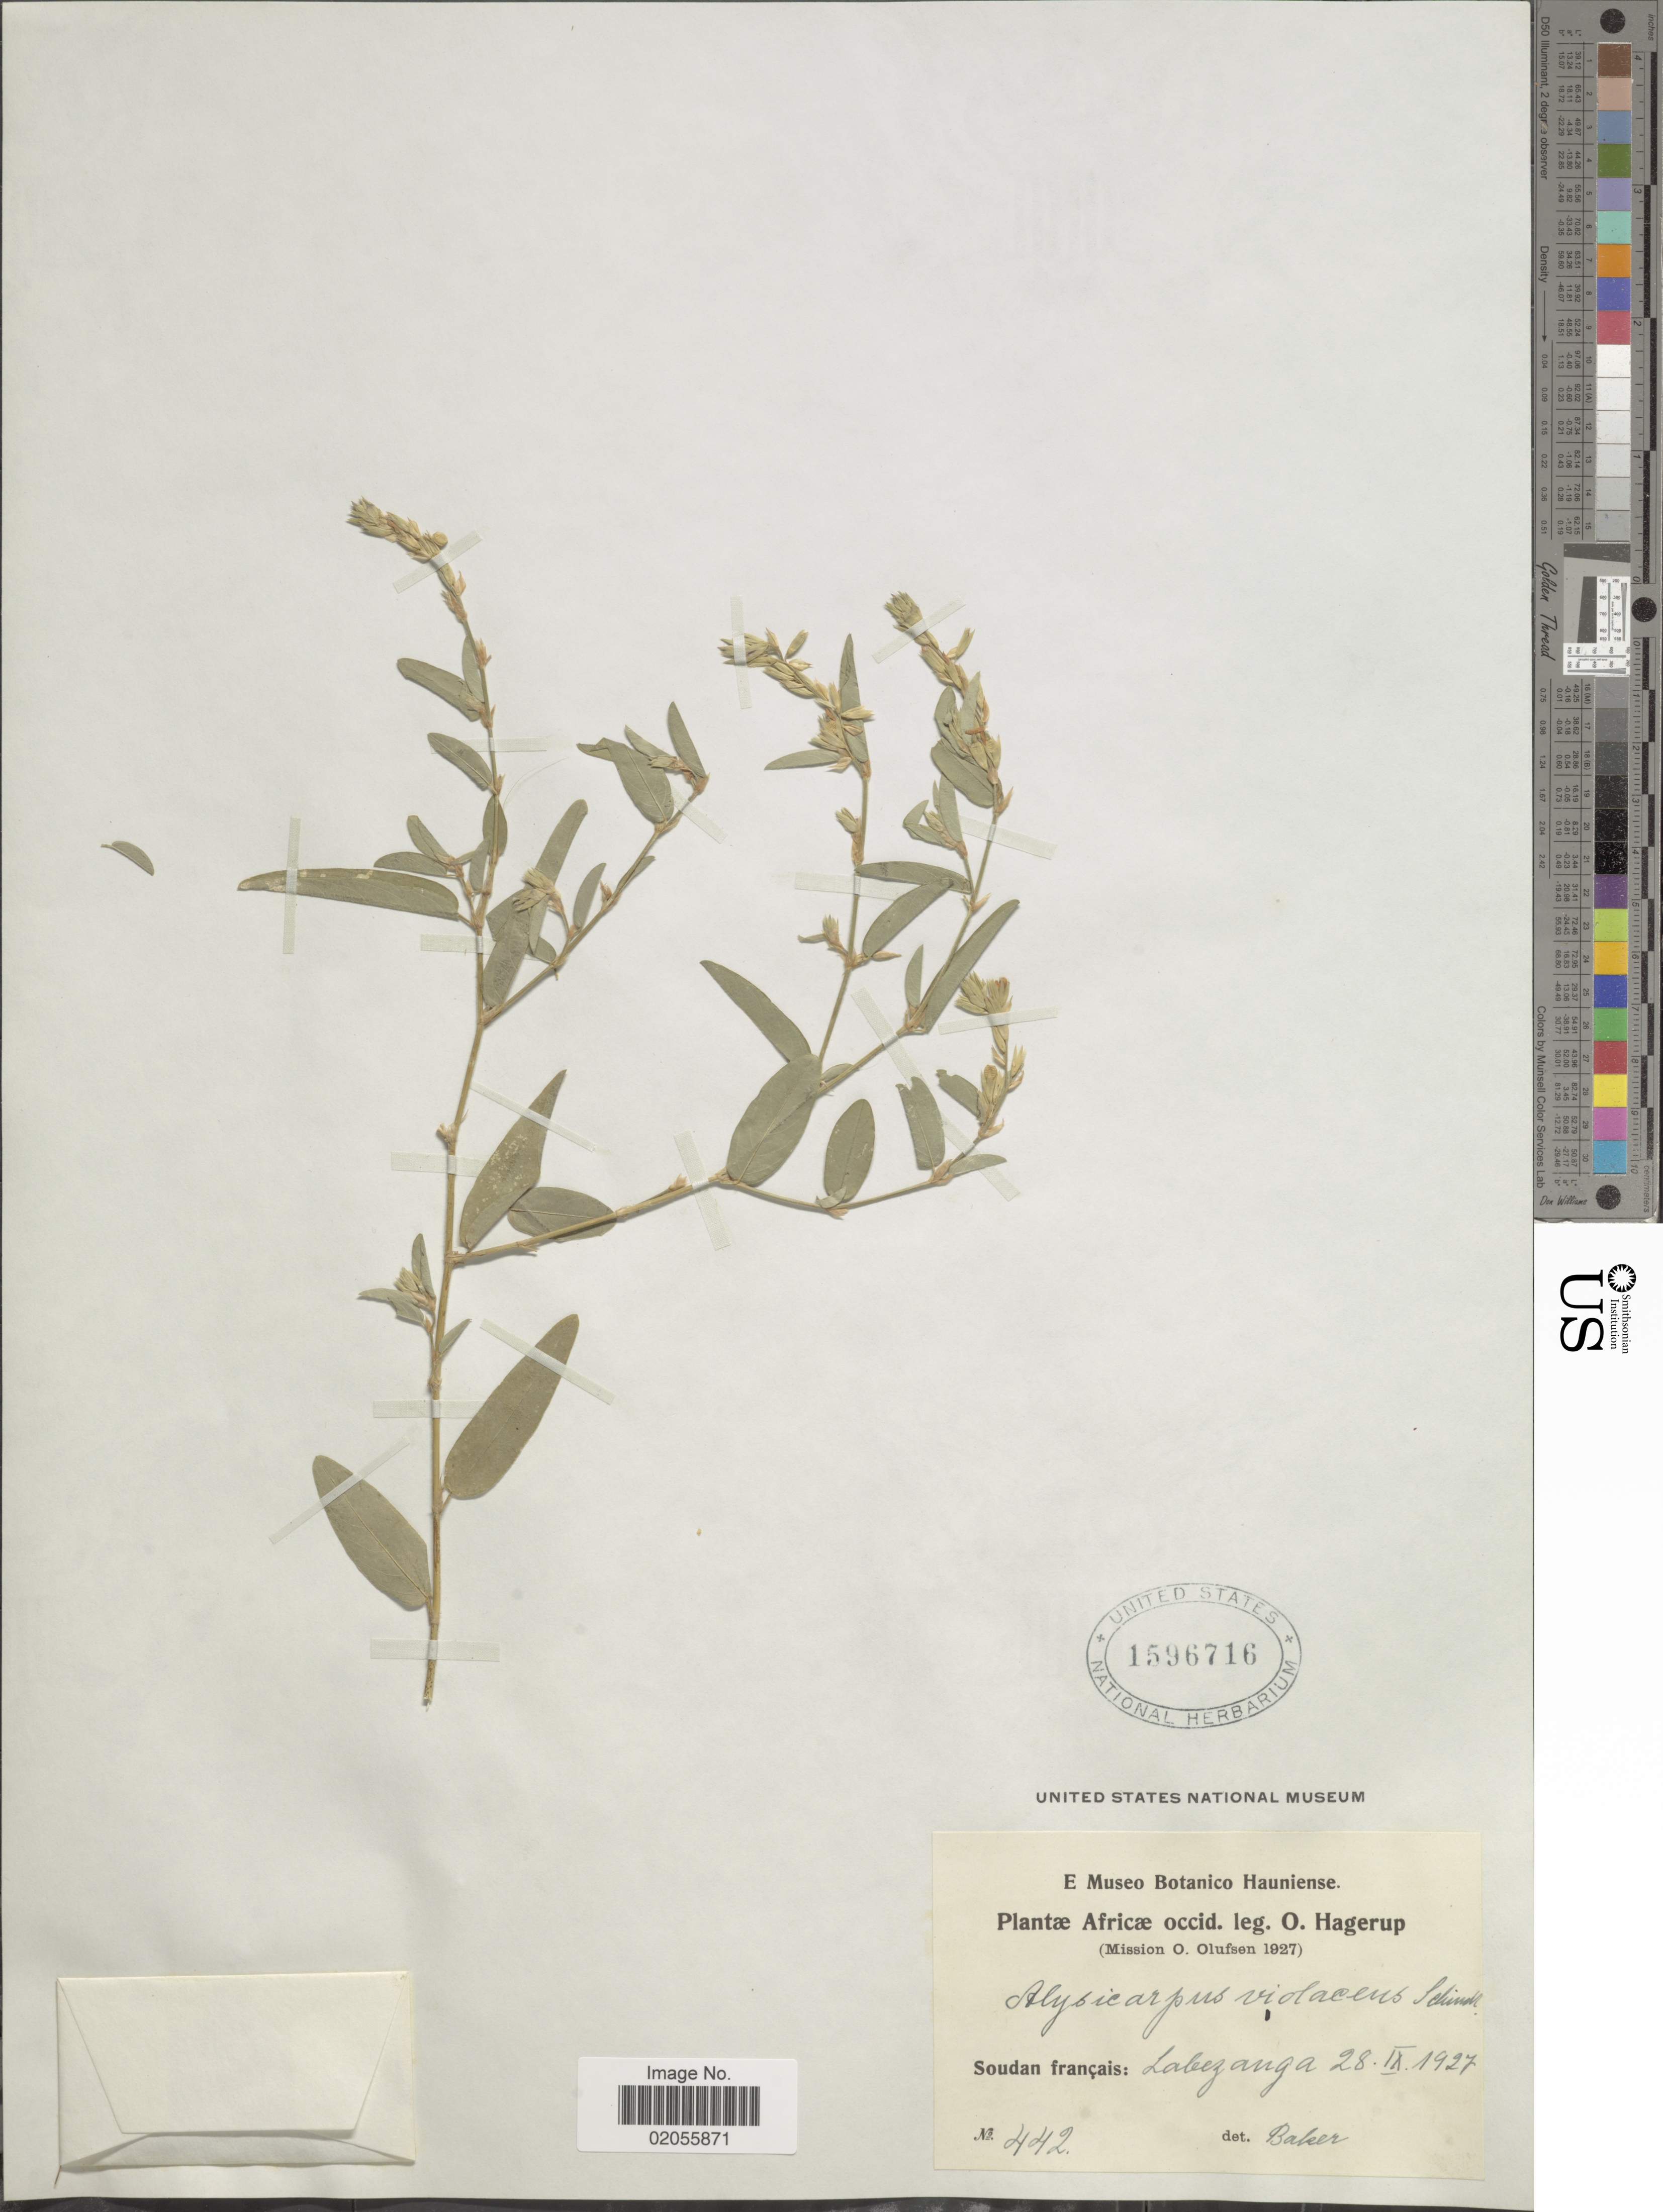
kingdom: Plantae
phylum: Tracheophyta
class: Magnoliopsida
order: Fabales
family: Fabaceae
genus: Alysicarpus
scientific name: Alysicarpus violaceus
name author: Schindl.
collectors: O. Hagerup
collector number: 442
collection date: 1927-09-28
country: Niger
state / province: Tahoua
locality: Soudan Francais: Labezanga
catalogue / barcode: US 1596716